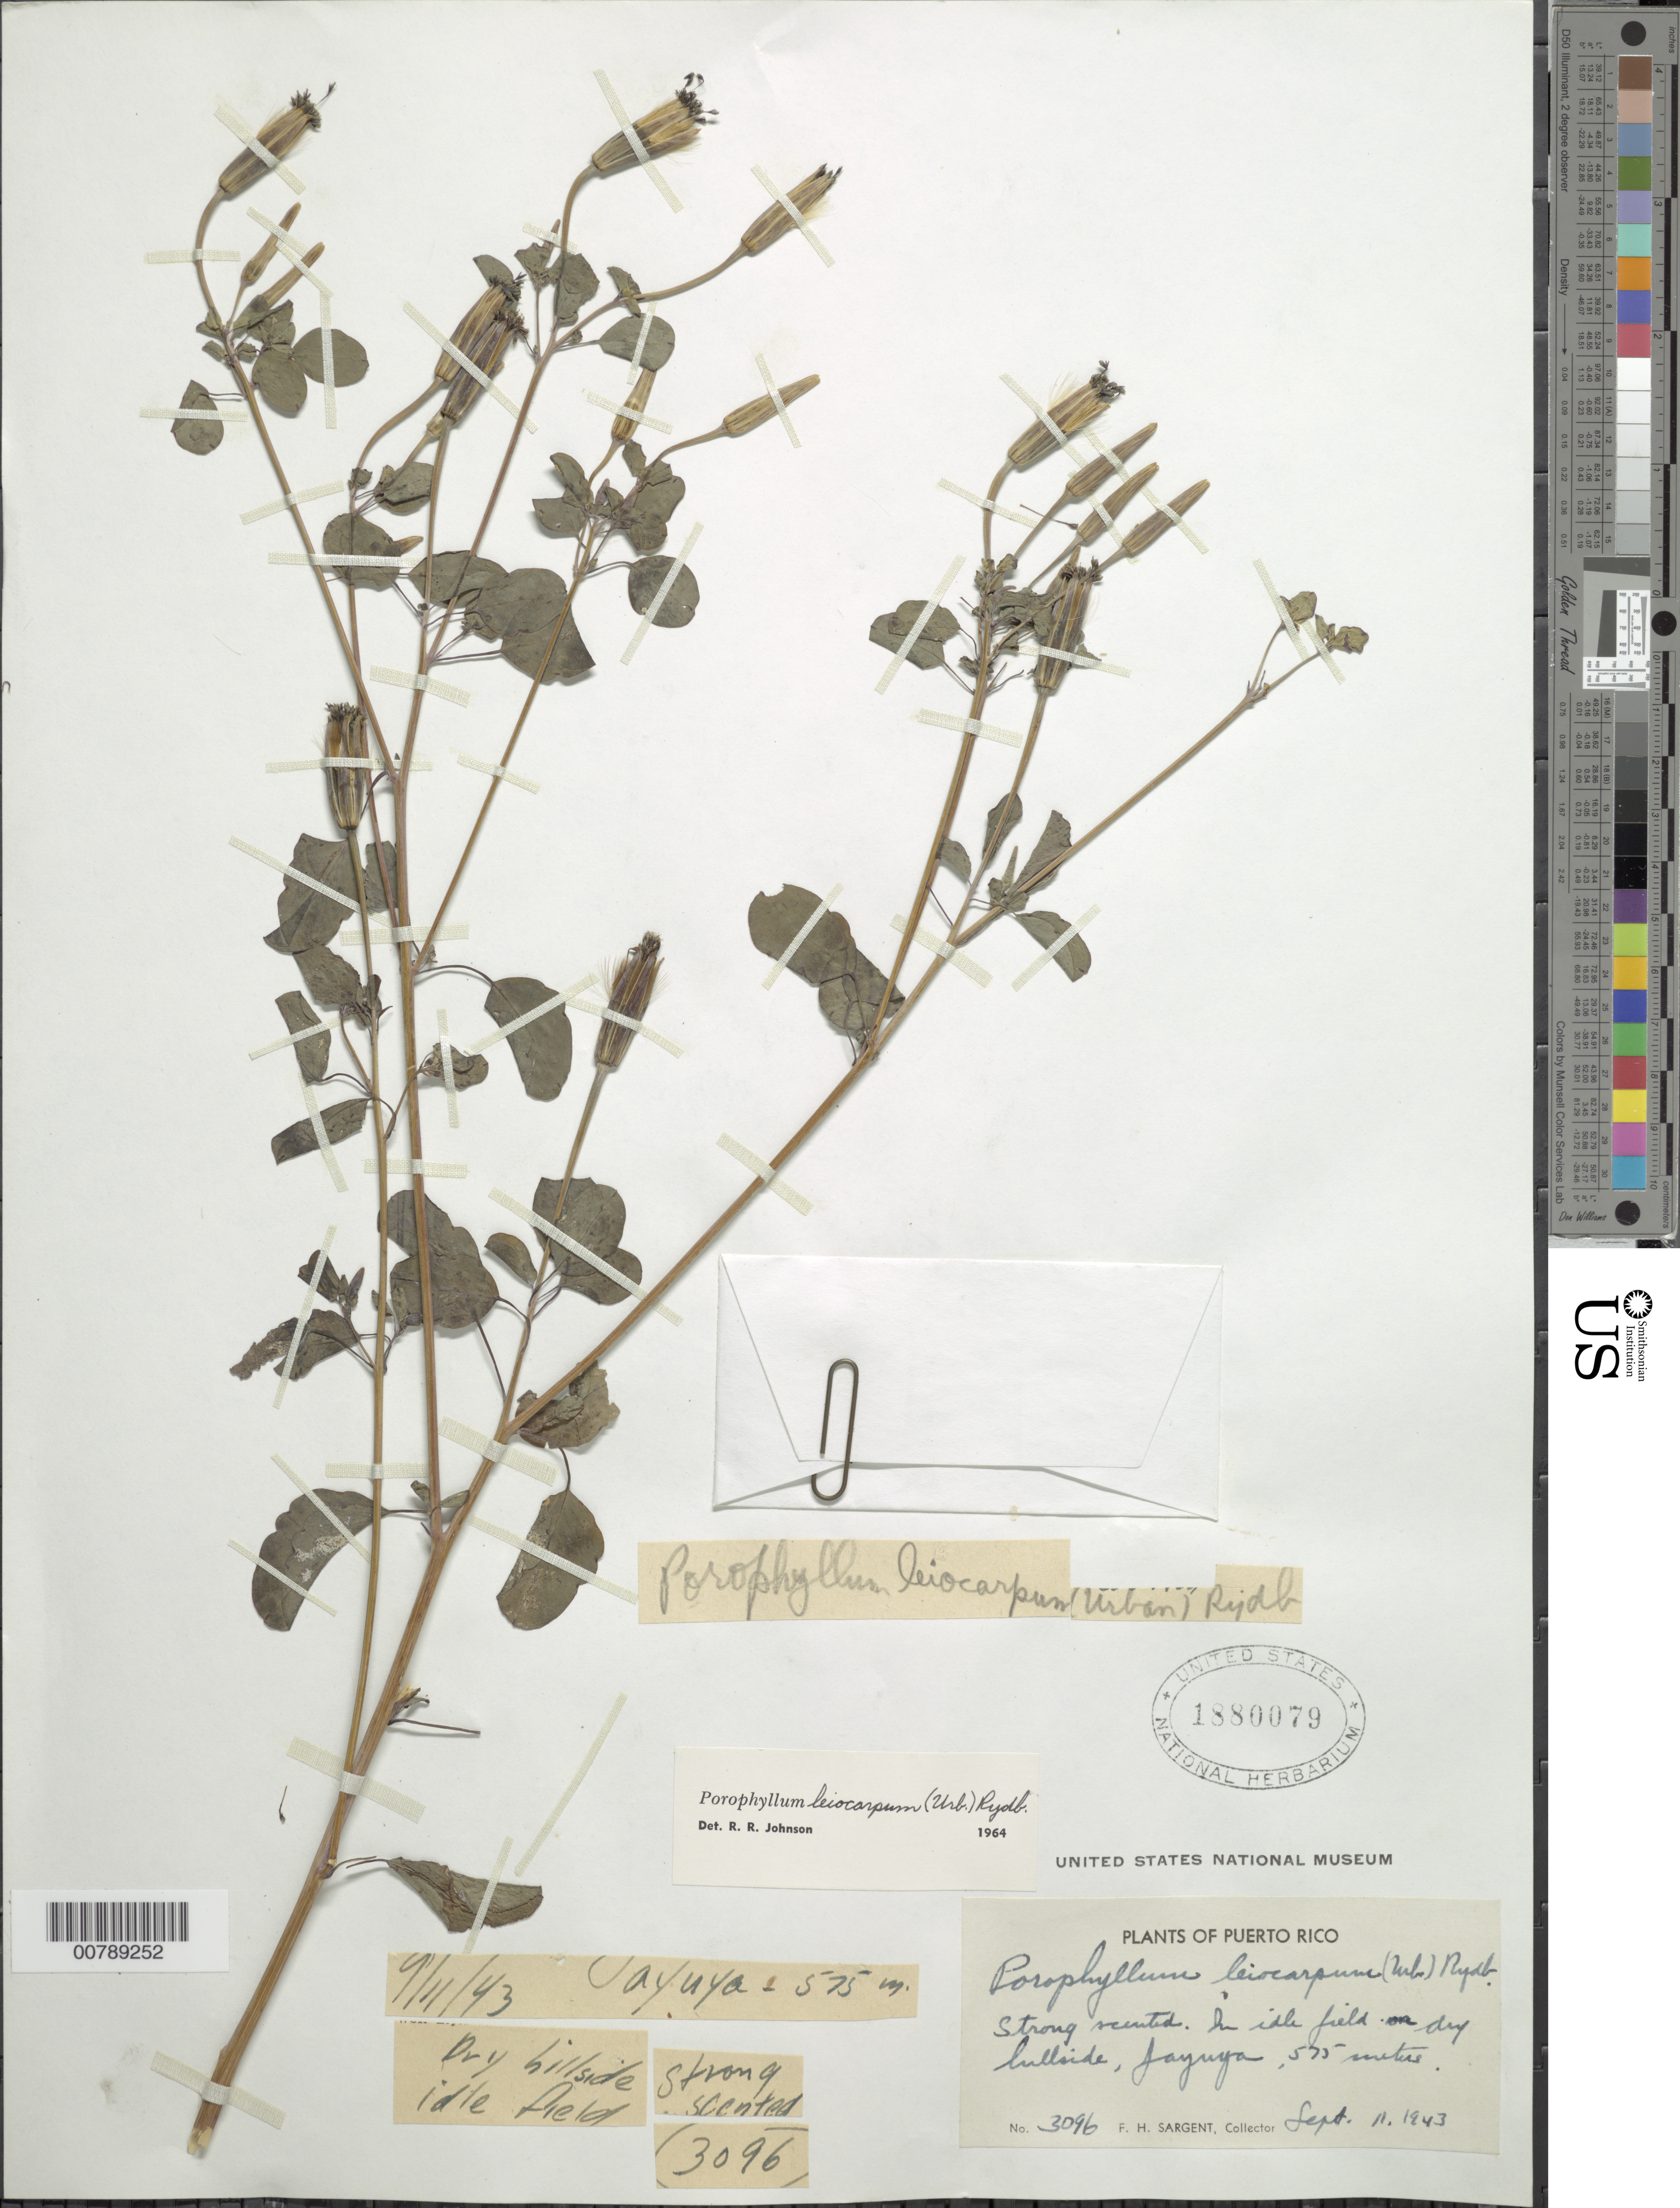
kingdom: Plantae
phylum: Tracheophyta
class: Magnoliopsida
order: Asterales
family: Asteraceae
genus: Porophyllum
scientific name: Porophyllum leiocarpum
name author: (Urb.) Rydb.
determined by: Johnson, R. R.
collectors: F. H. Sargent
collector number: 3096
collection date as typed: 11 Sep 1943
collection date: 1943-09-11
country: Puerto Rico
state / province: Jayuya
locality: Jayuya, in idle field on dry hillside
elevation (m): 575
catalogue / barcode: US 1880079